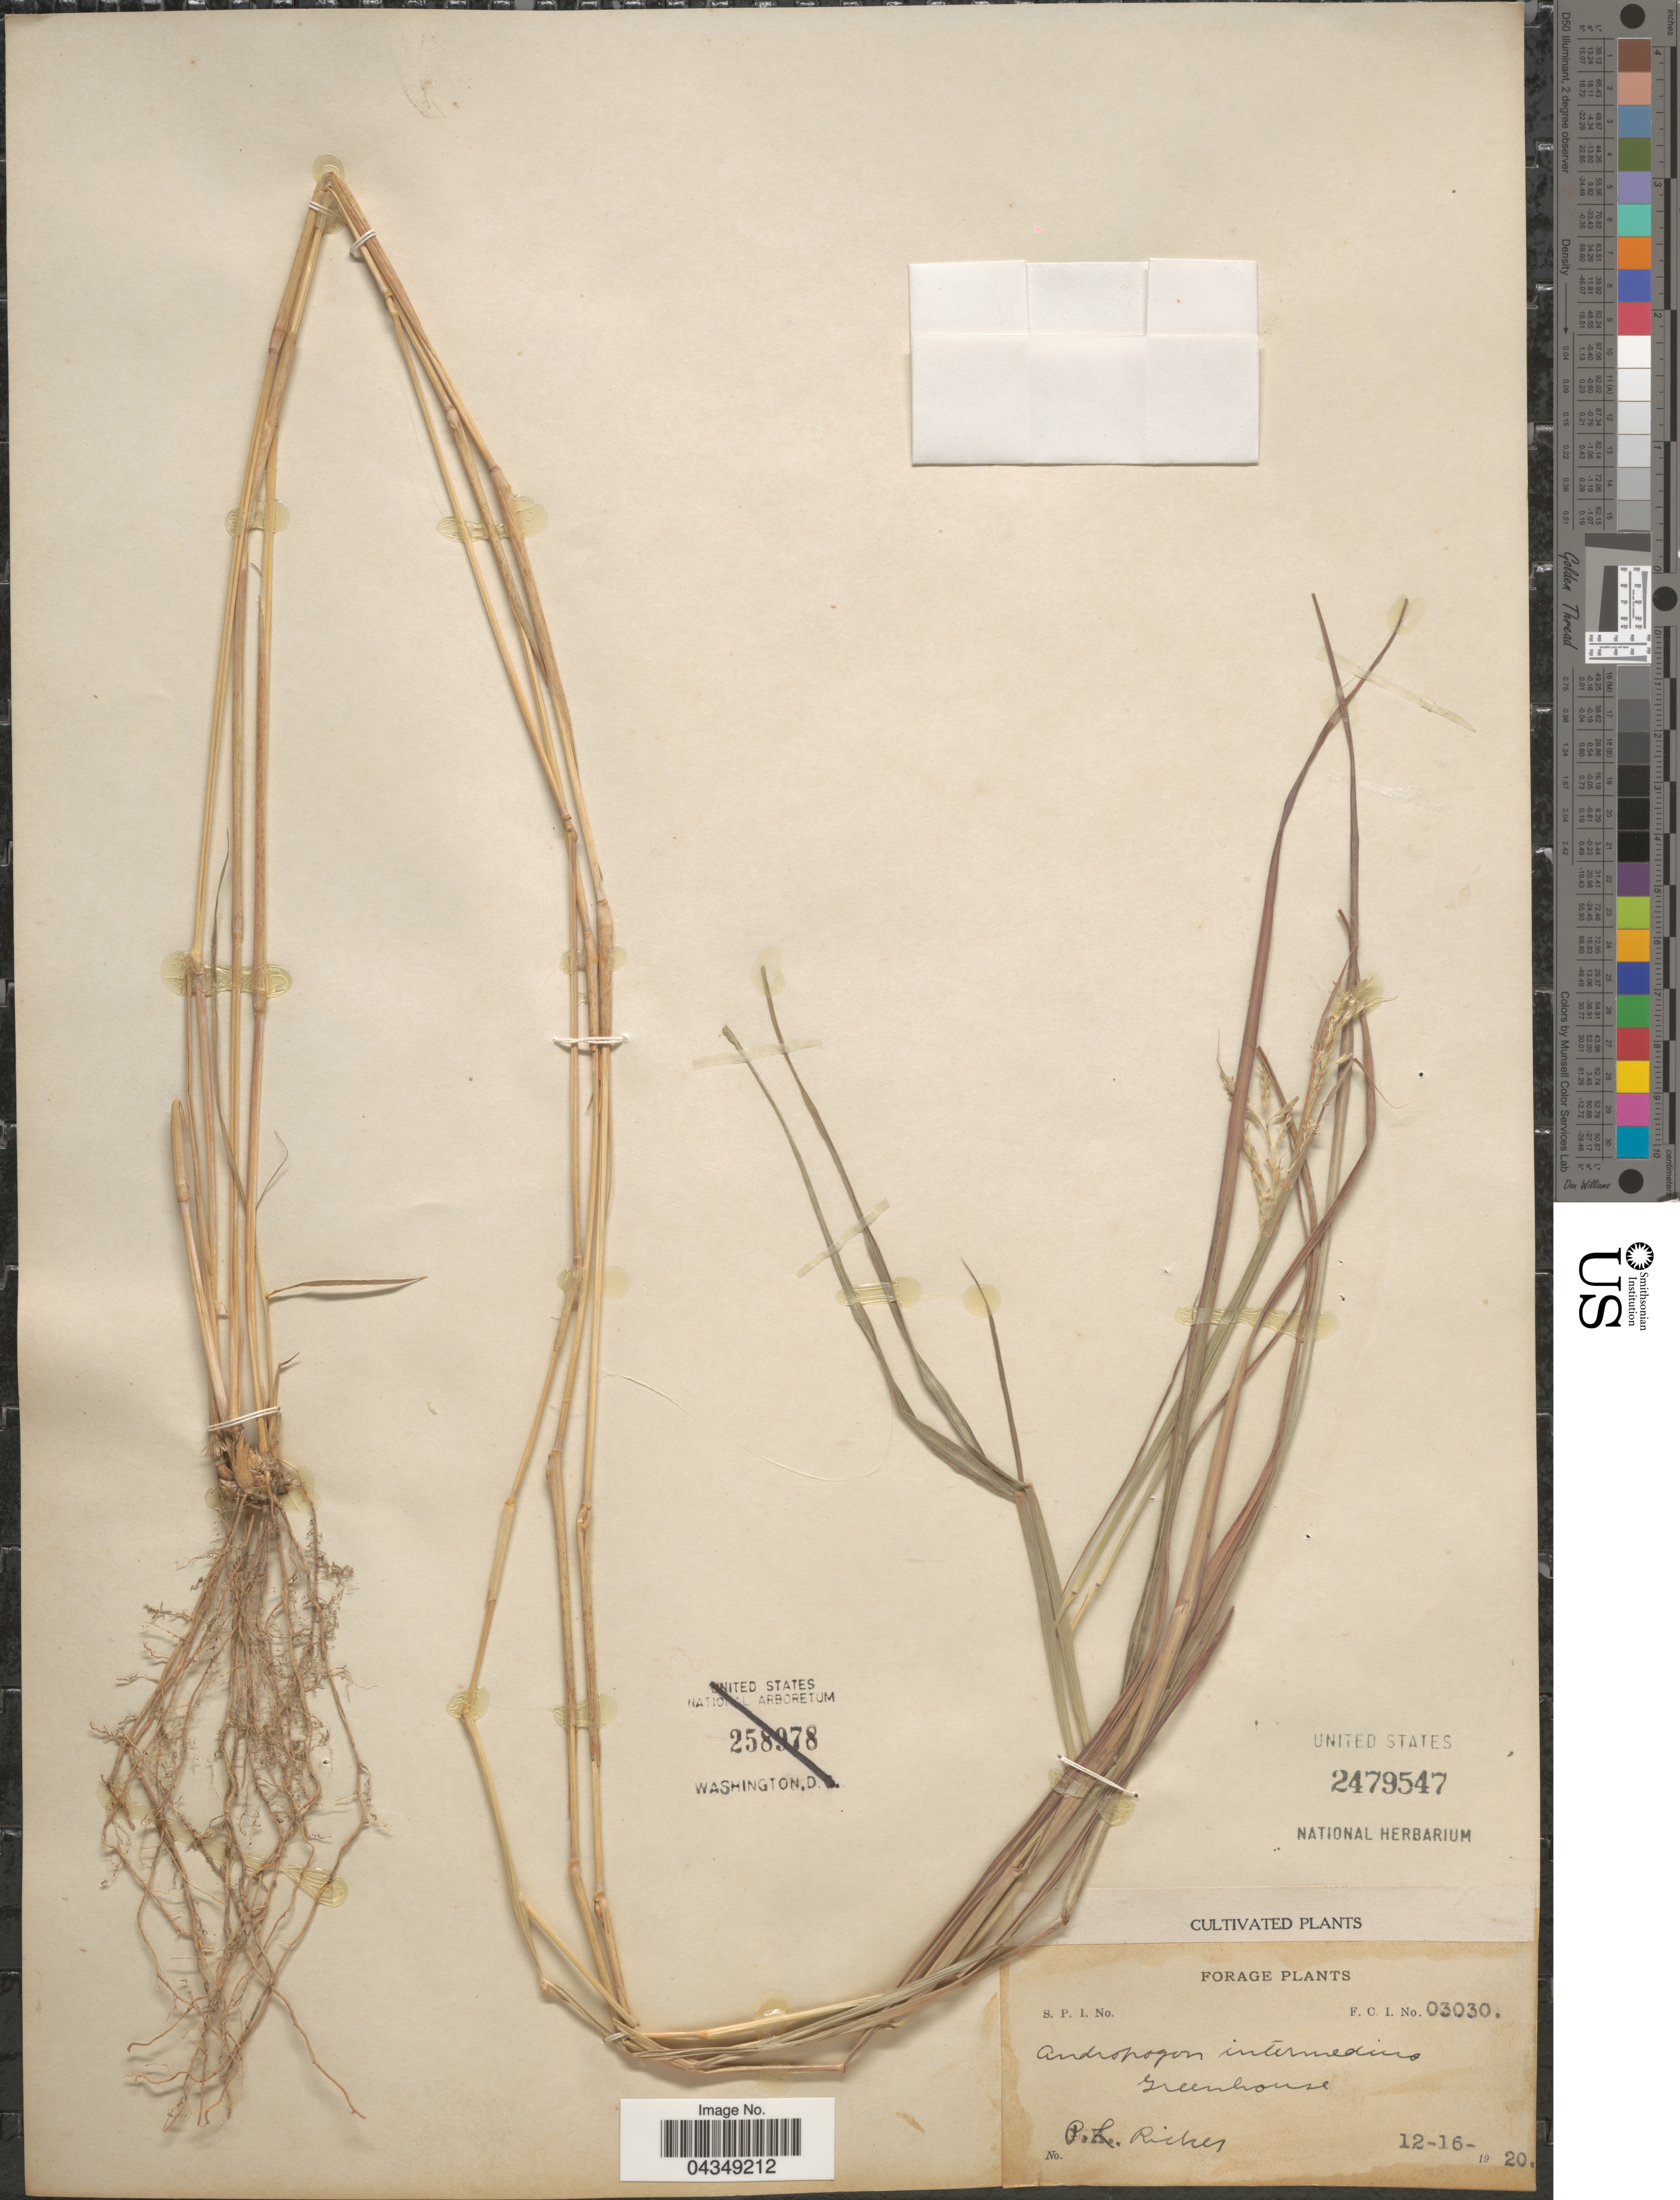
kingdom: Plantae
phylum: Tracheophyta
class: Liliopsida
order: Poales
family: Poaceae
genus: Bothriochloa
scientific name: Bothriochloa bladhii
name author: (Retz.) S.T. Blake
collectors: P. Ricker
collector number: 03030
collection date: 1920-12-16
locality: Greenhouse.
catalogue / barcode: US 2479547